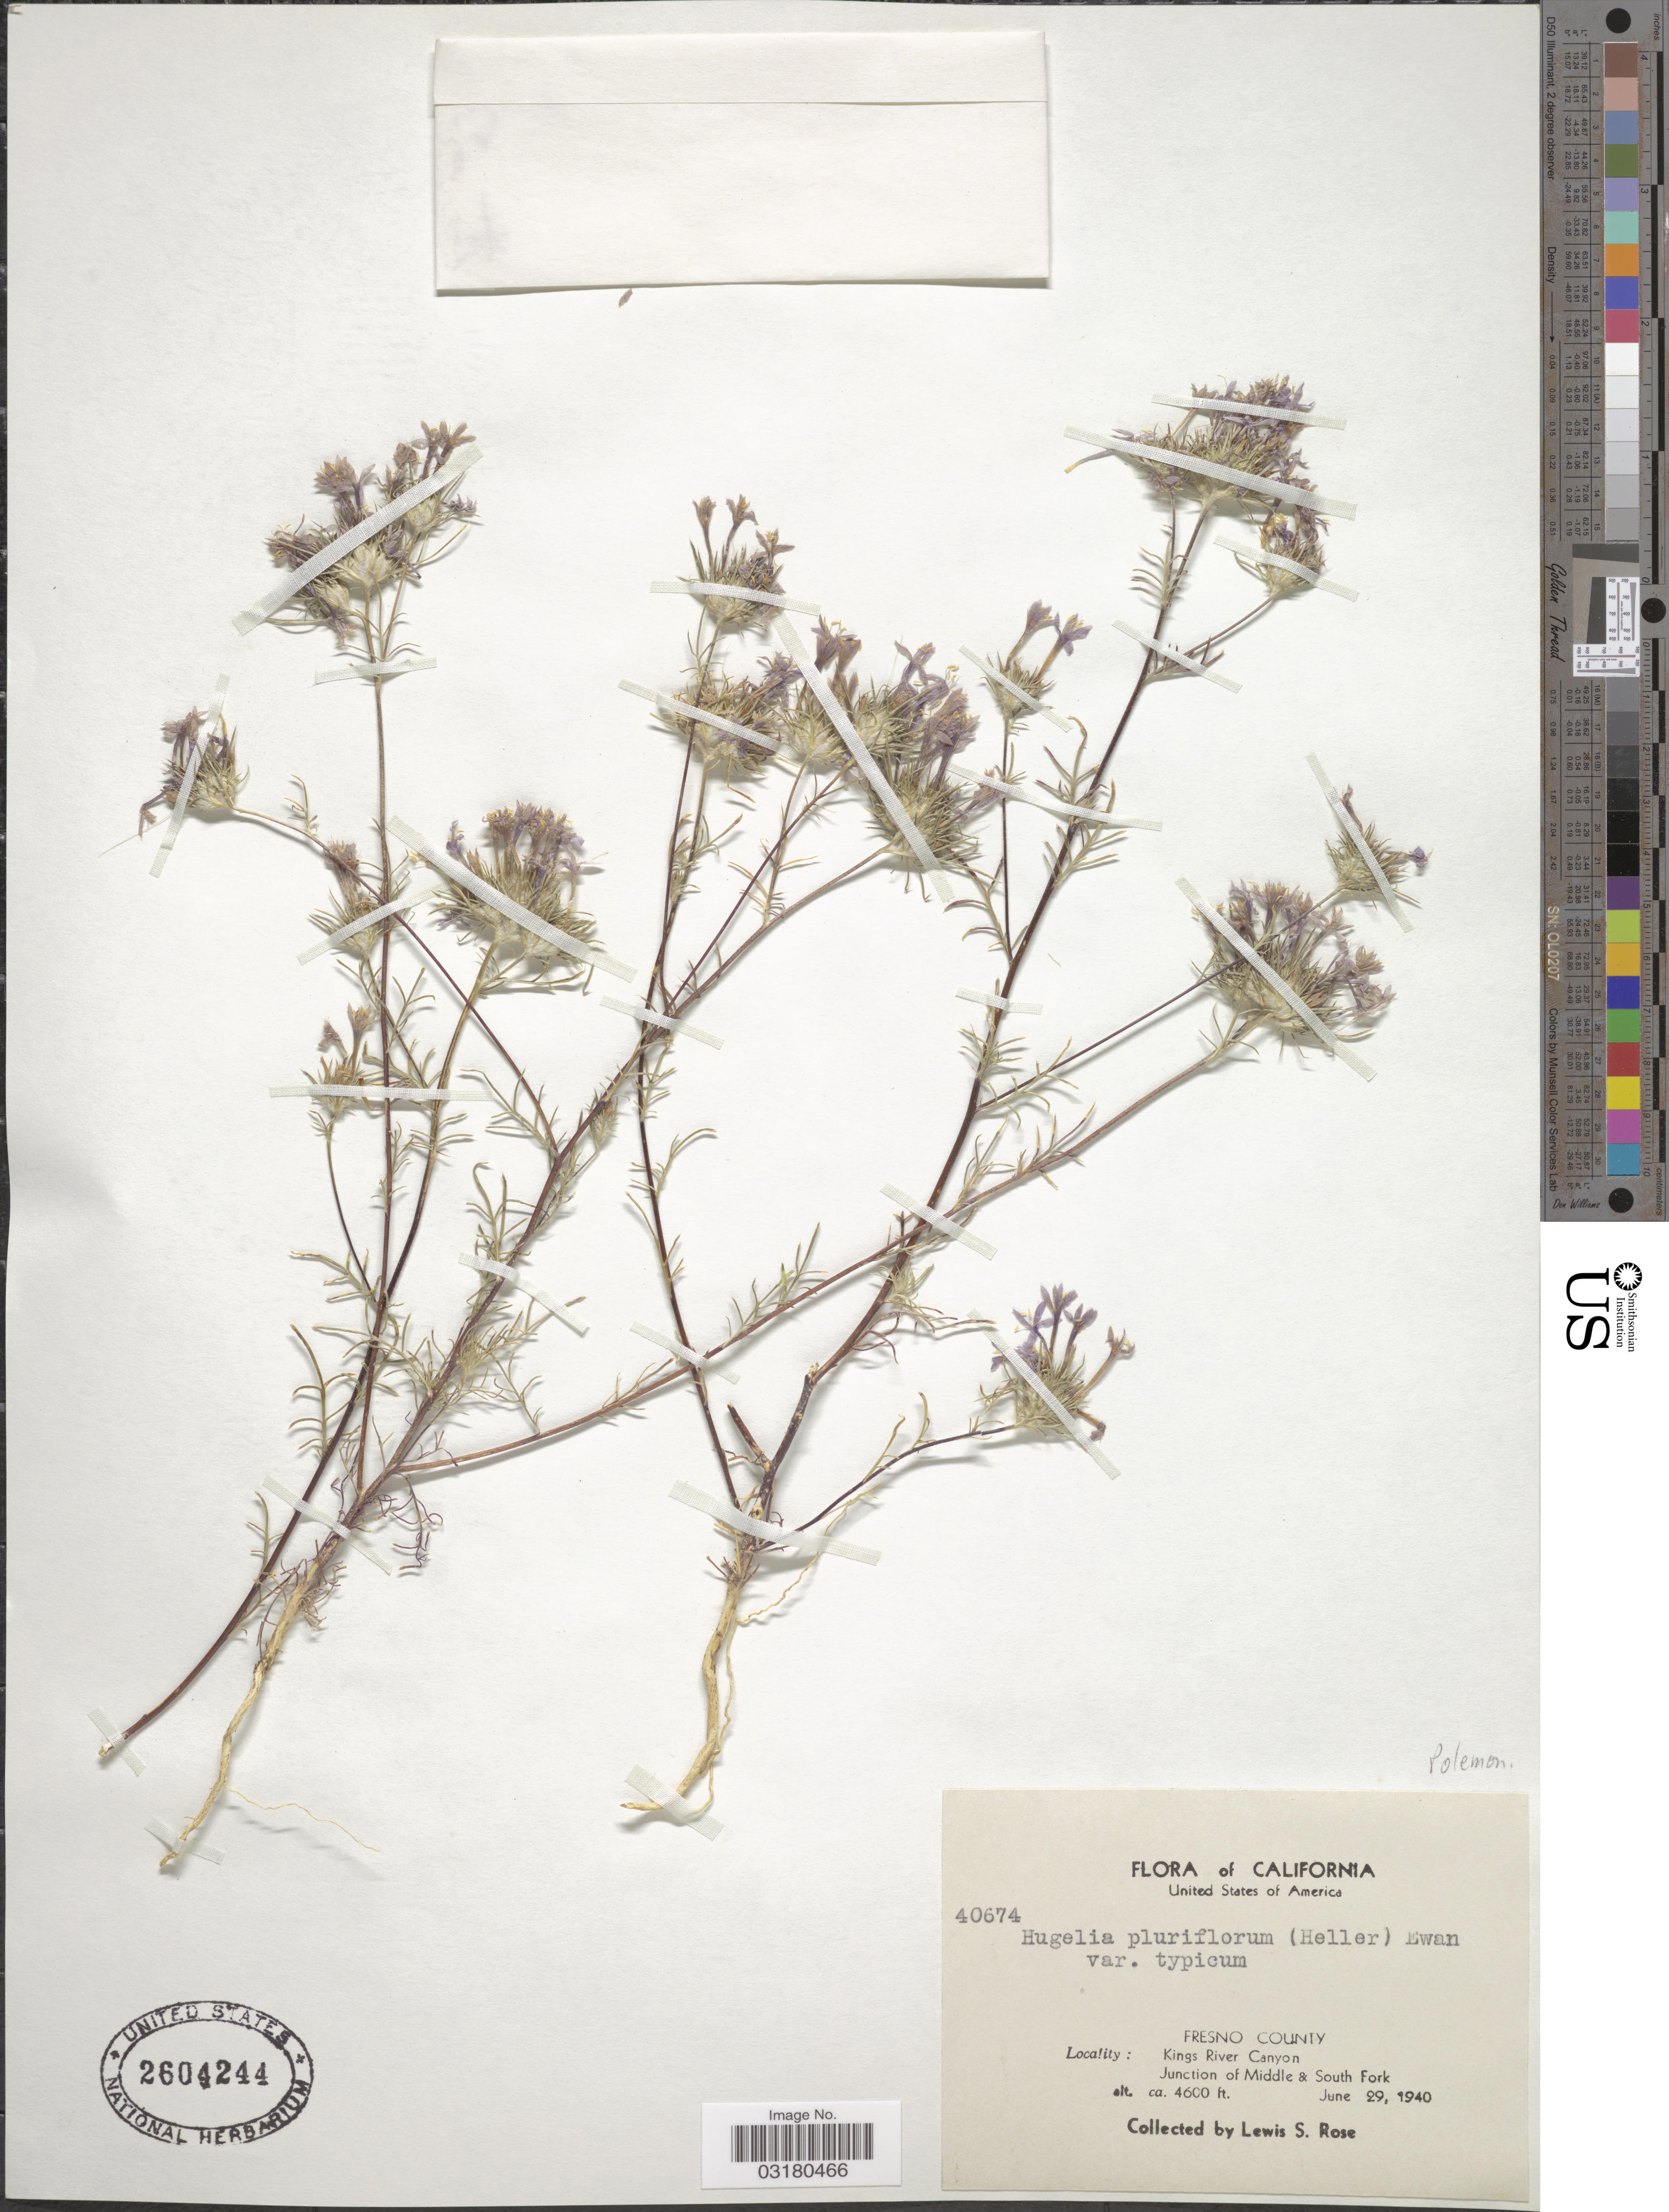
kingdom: Plantae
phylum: Tracheophyta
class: Magnoliopsida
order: Ericales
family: Polemoniaceae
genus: Eriastrum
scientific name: Eriastrum pluriflorum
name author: (A. Heller) H. Mason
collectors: L. S. Rose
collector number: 40674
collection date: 1940-06-29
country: United States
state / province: California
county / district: Fresno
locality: Fresno County. Kings River Canyon, Junction of Middle & South Fork.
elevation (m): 1402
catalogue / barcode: US 2604244